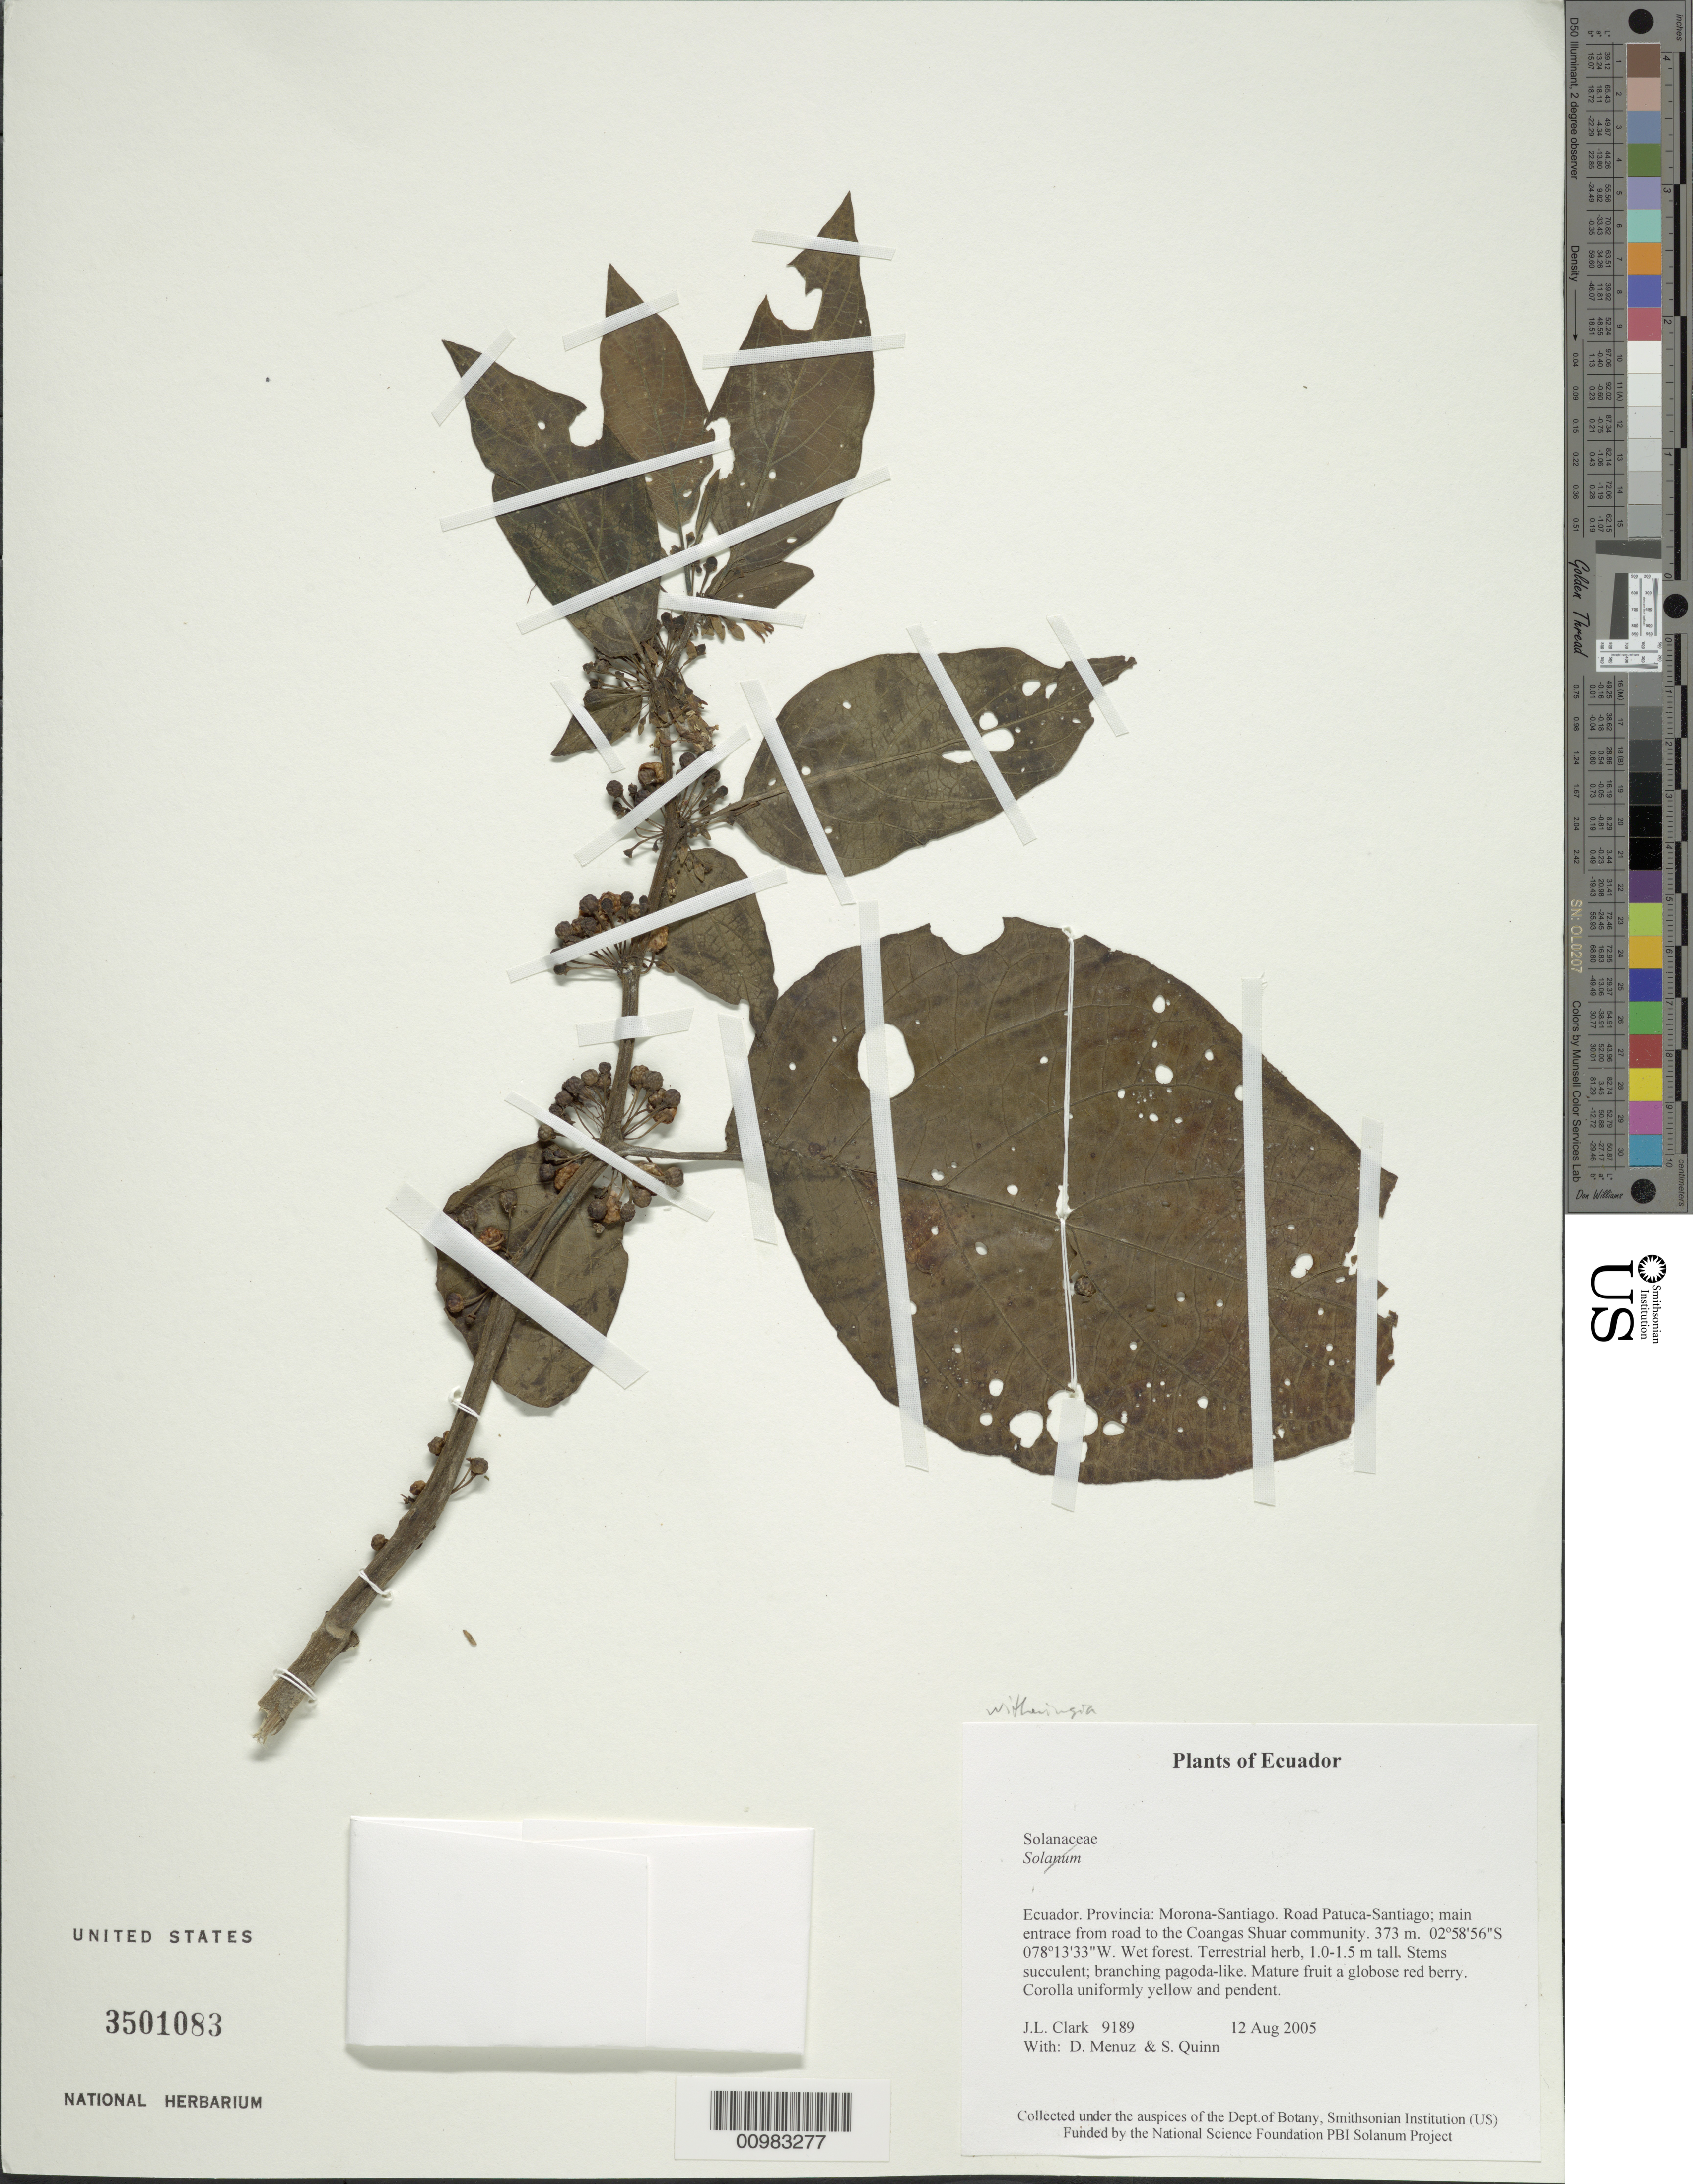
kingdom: Plantae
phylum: Tracheophyta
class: Magnoliopsida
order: Solanales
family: Solanaceae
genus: Witheringia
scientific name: Witheringia solanacea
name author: L'Hér.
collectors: J. L. Clark, D. Menuz & S. Quinn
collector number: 9189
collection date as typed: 12 Aug 2005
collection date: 2005-08-12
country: Ecuador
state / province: Morona-Santiago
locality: Road Patuca-Santiago; main entrace from road to the Coangas Shuar community.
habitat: Wet forest.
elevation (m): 373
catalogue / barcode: US 3501083